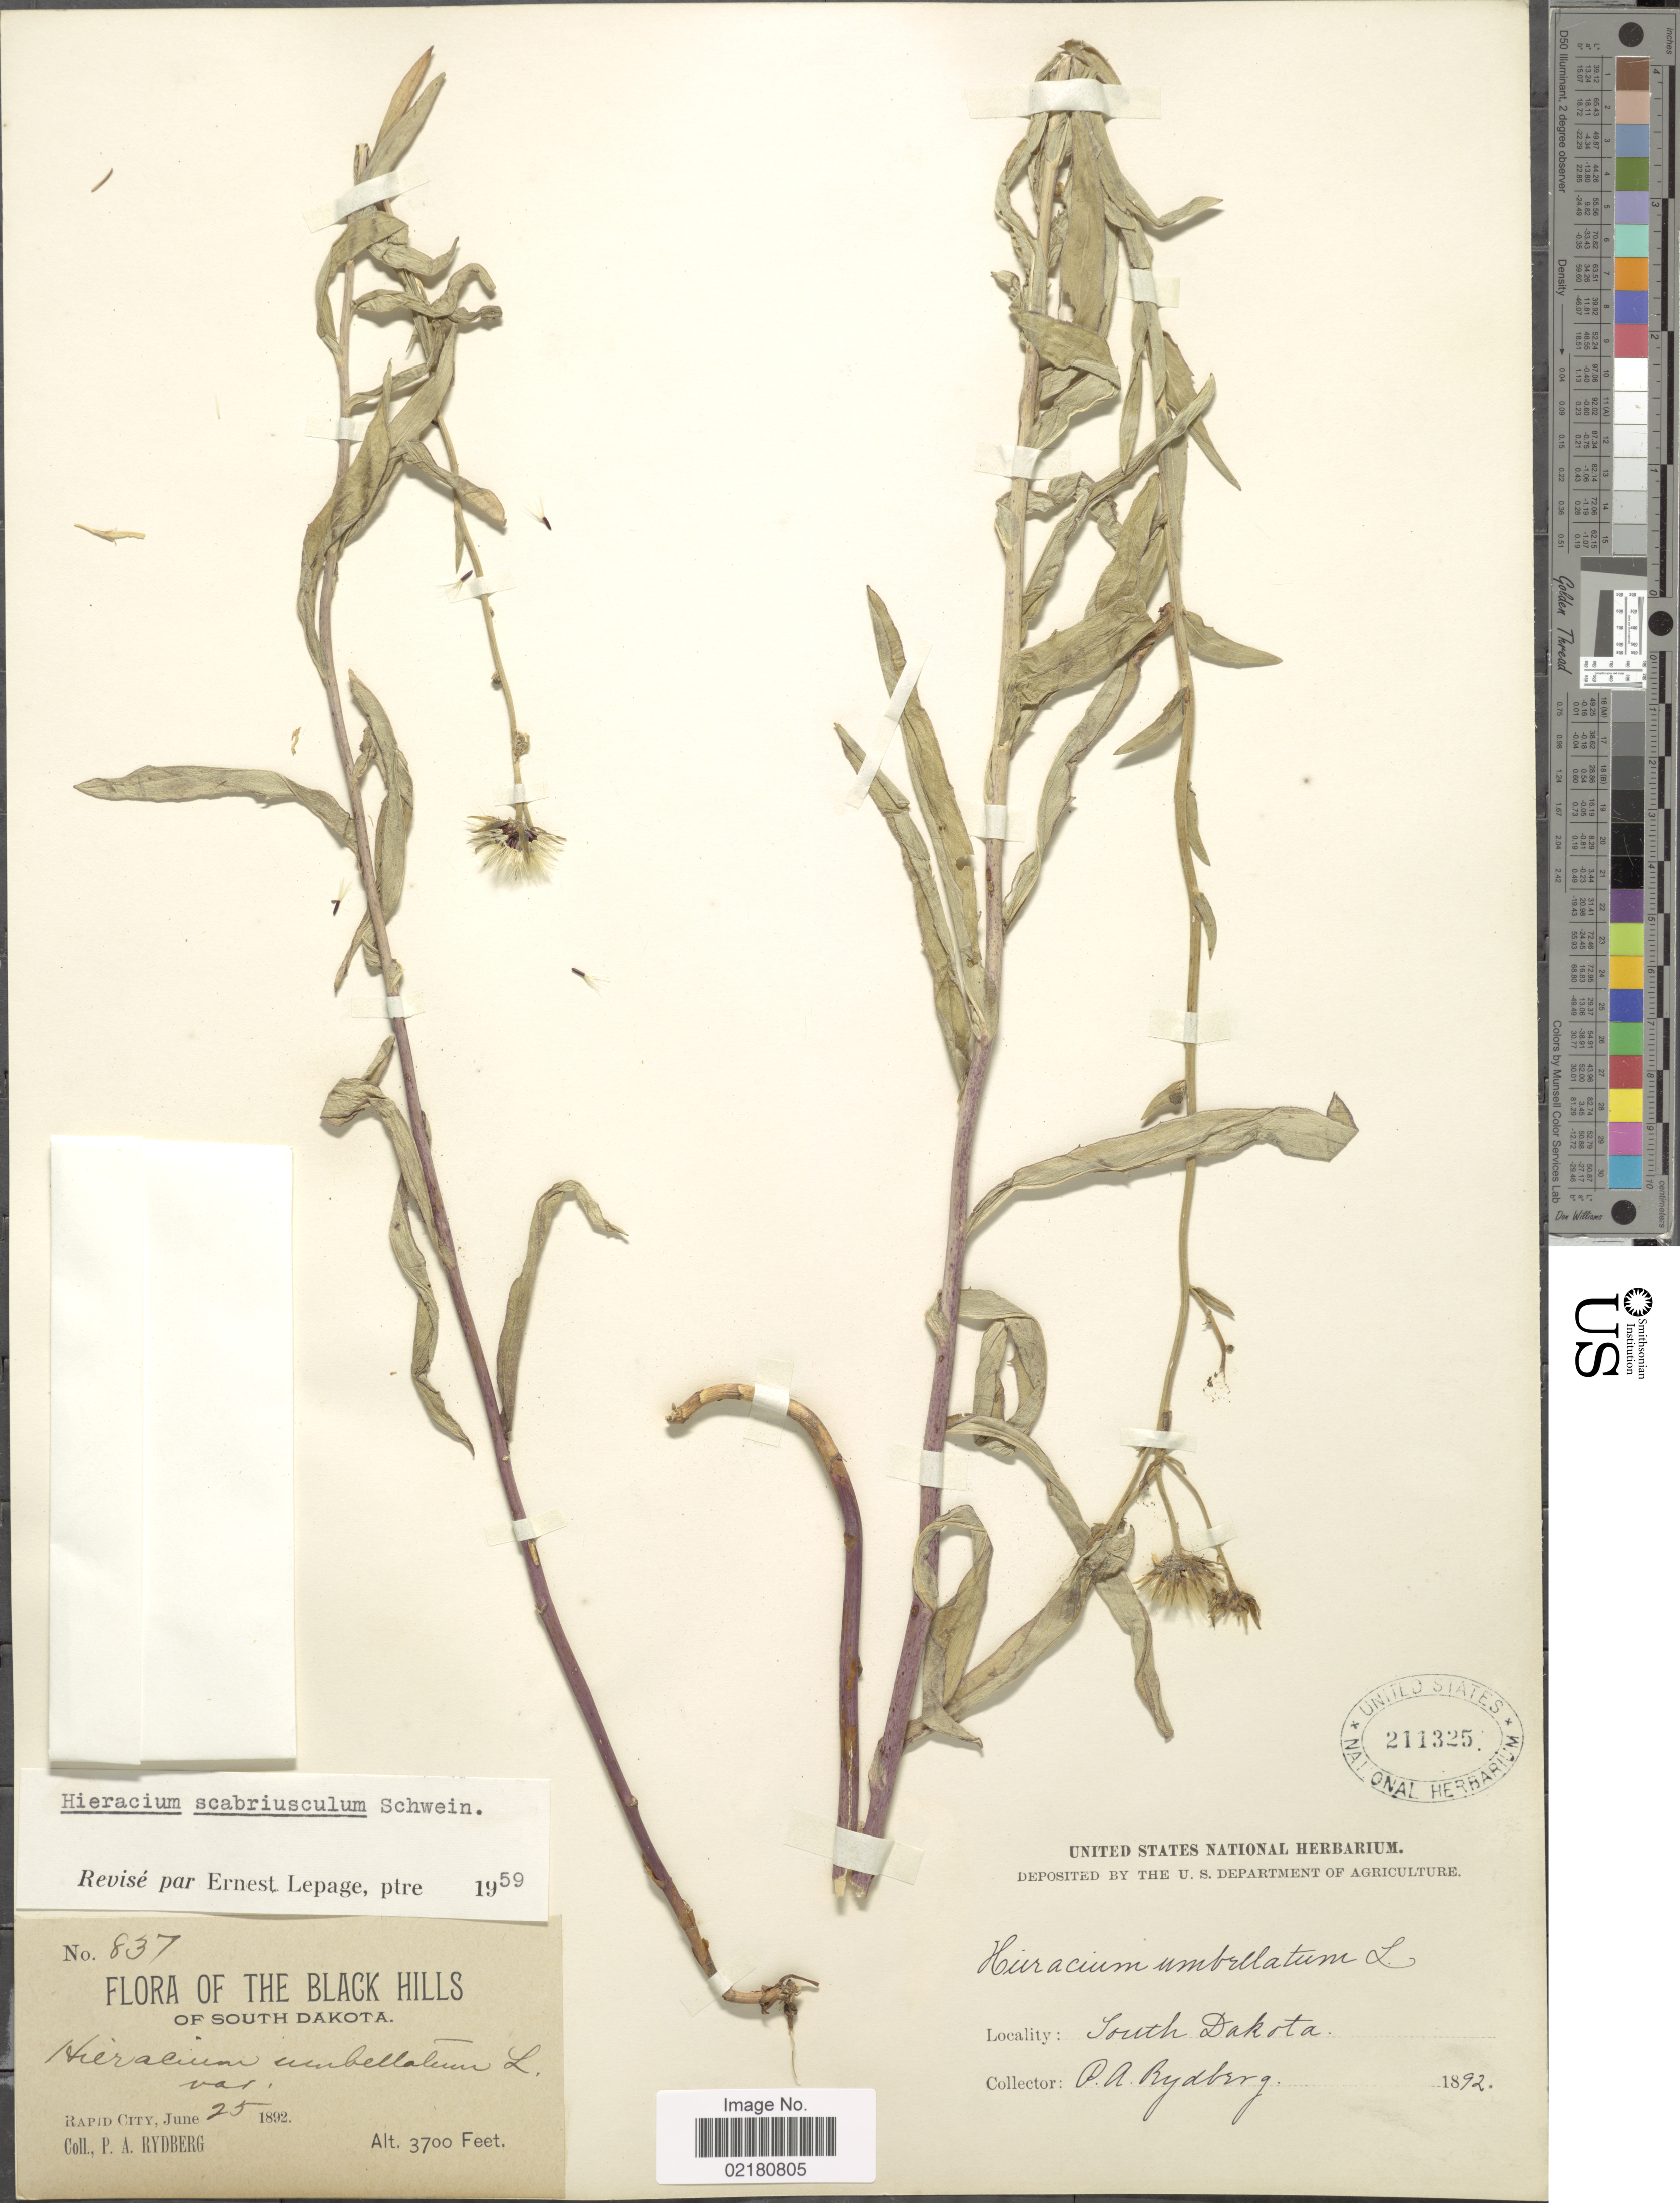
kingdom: Plantae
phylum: Tracheophyta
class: Magnoliopsida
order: Asterales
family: Asteraceae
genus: Hieracium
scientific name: Hieracium umbellatum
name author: L.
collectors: P. A. Rydberg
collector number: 837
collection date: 1892-06-25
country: United States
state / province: South Dakota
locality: The Black hills, Rapid City.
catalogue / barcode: US 211325